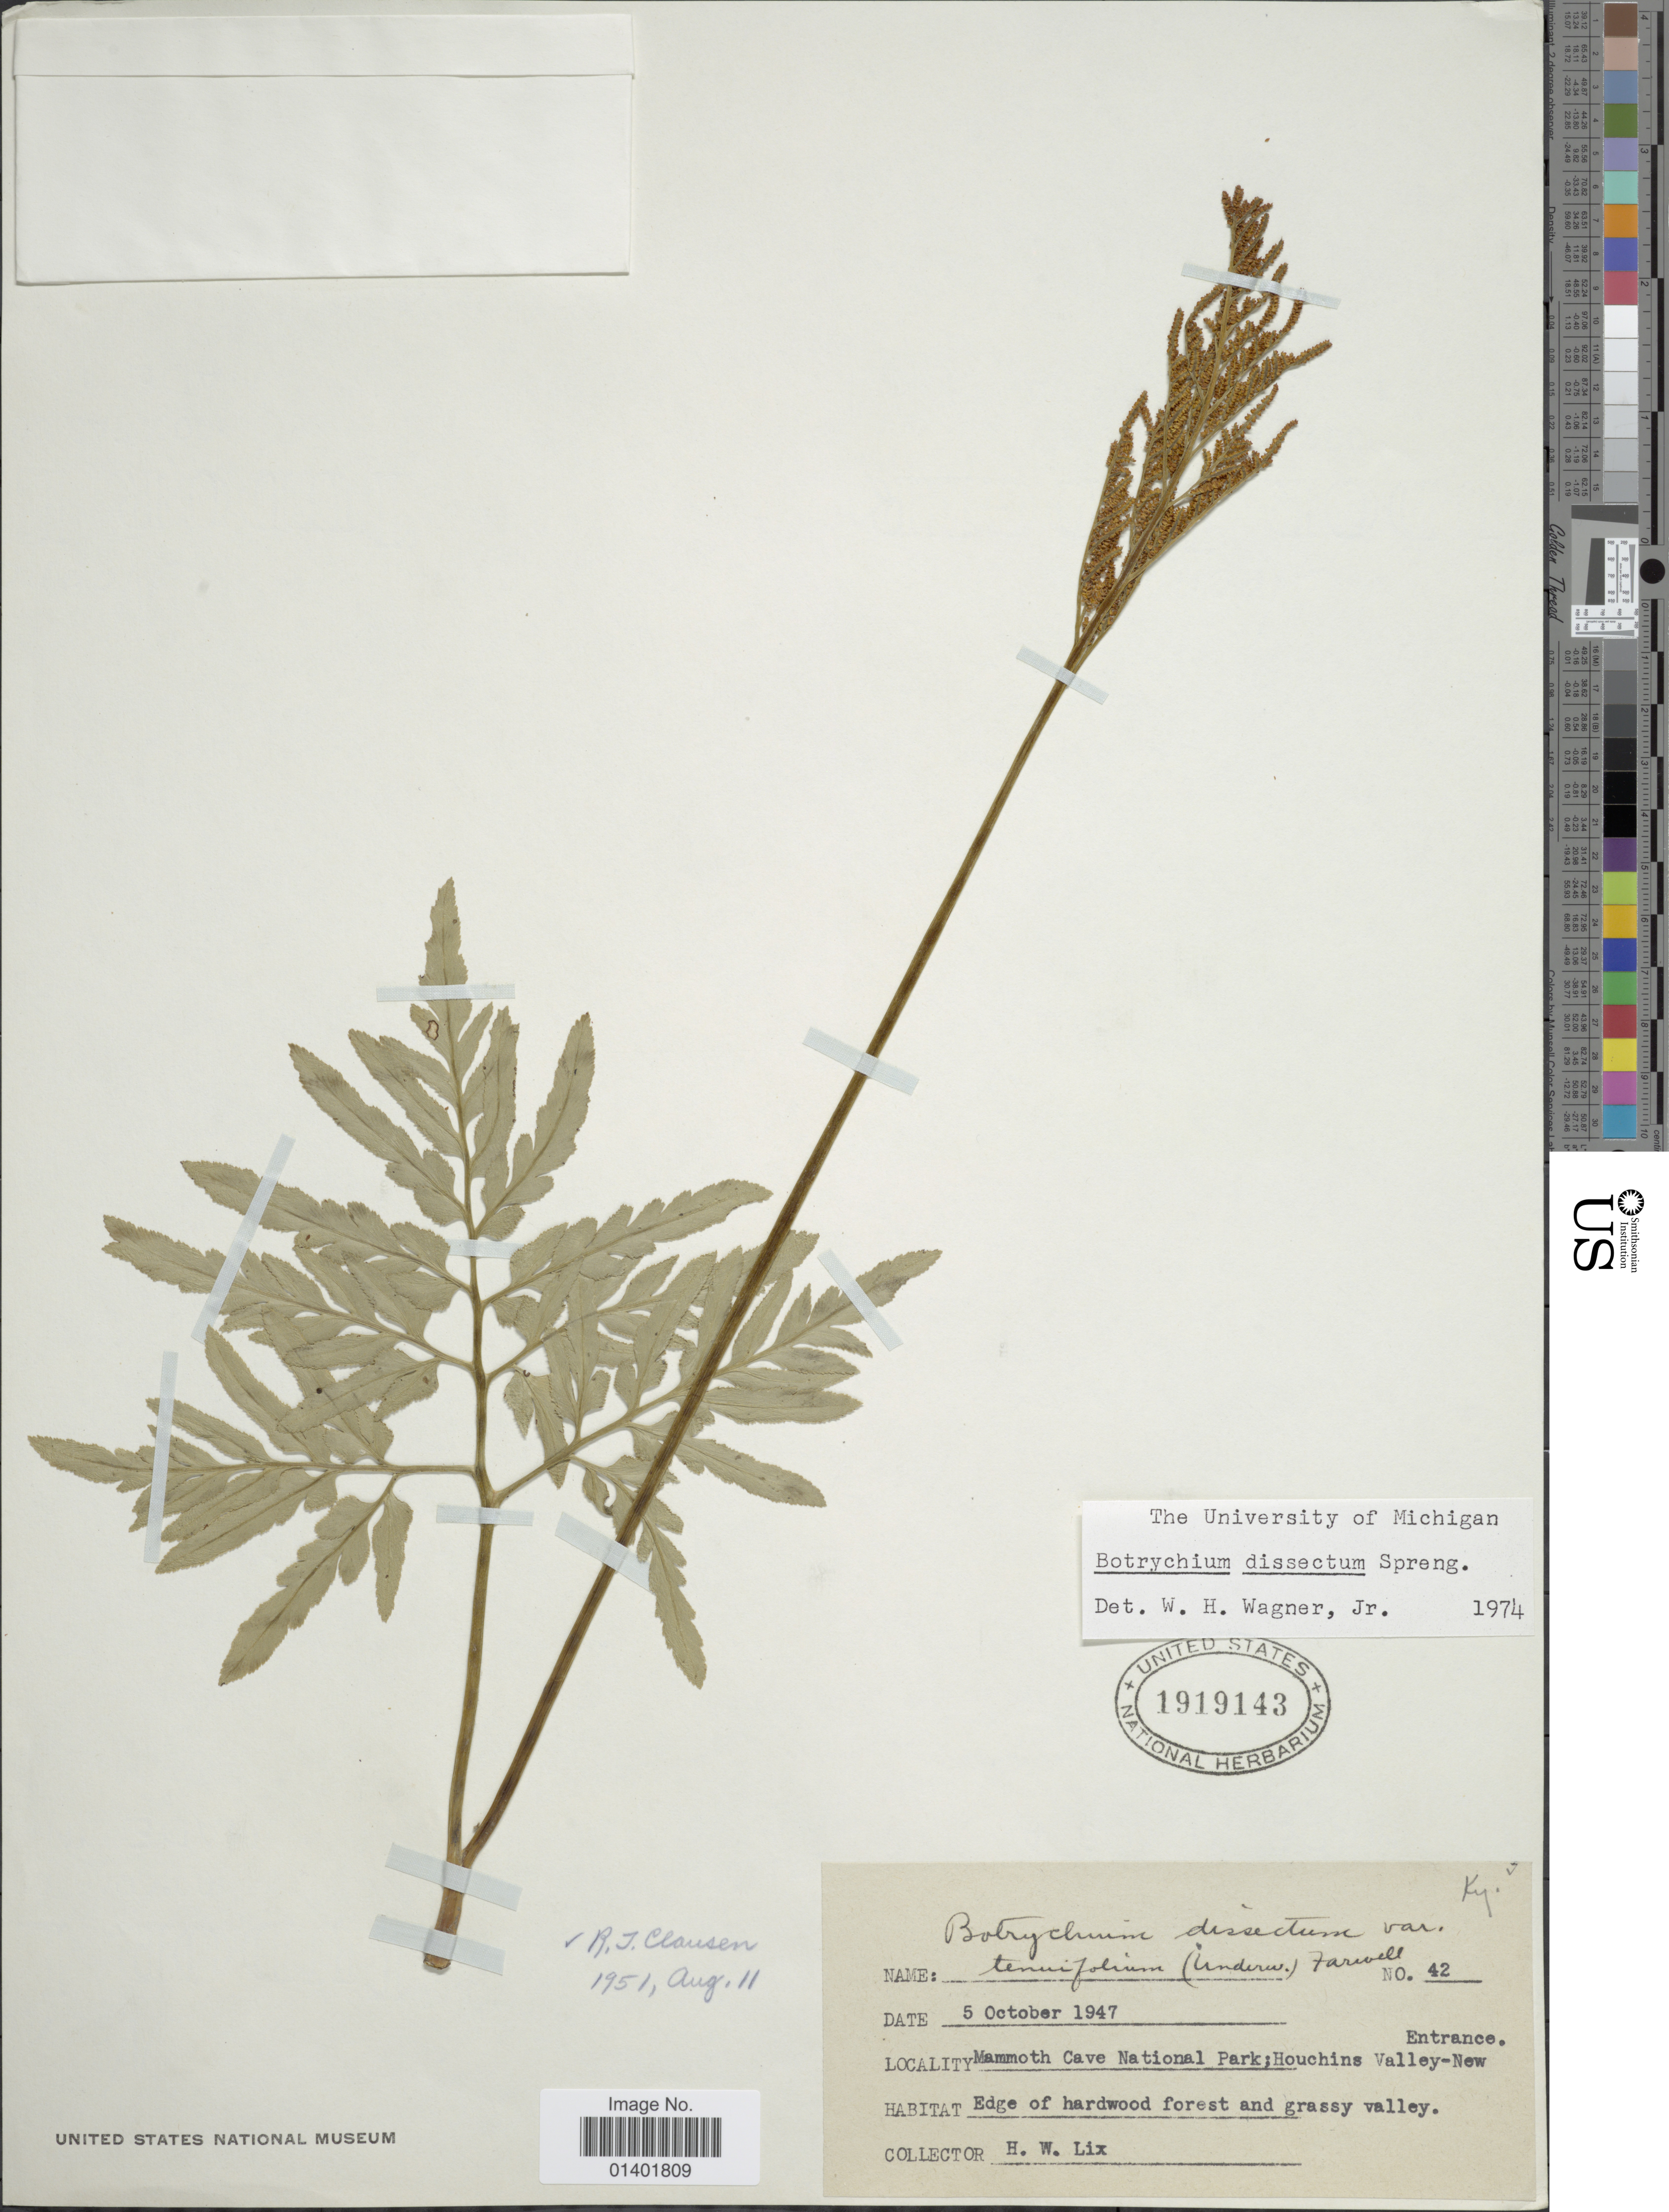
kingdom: Plantae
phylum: Tracheophyta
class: Polypodiopsida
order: Ophioglossales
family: Ophioglossaceae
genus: Botrychium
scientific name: Botrychium dissectum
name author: Spreng.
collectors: H. W. Lix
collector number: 42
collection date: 1947-10-05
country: United States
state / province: Kentucky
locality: Mammoth Cave Nationale park: Houchins Valley-New Entrance.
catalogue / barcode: US 1919143